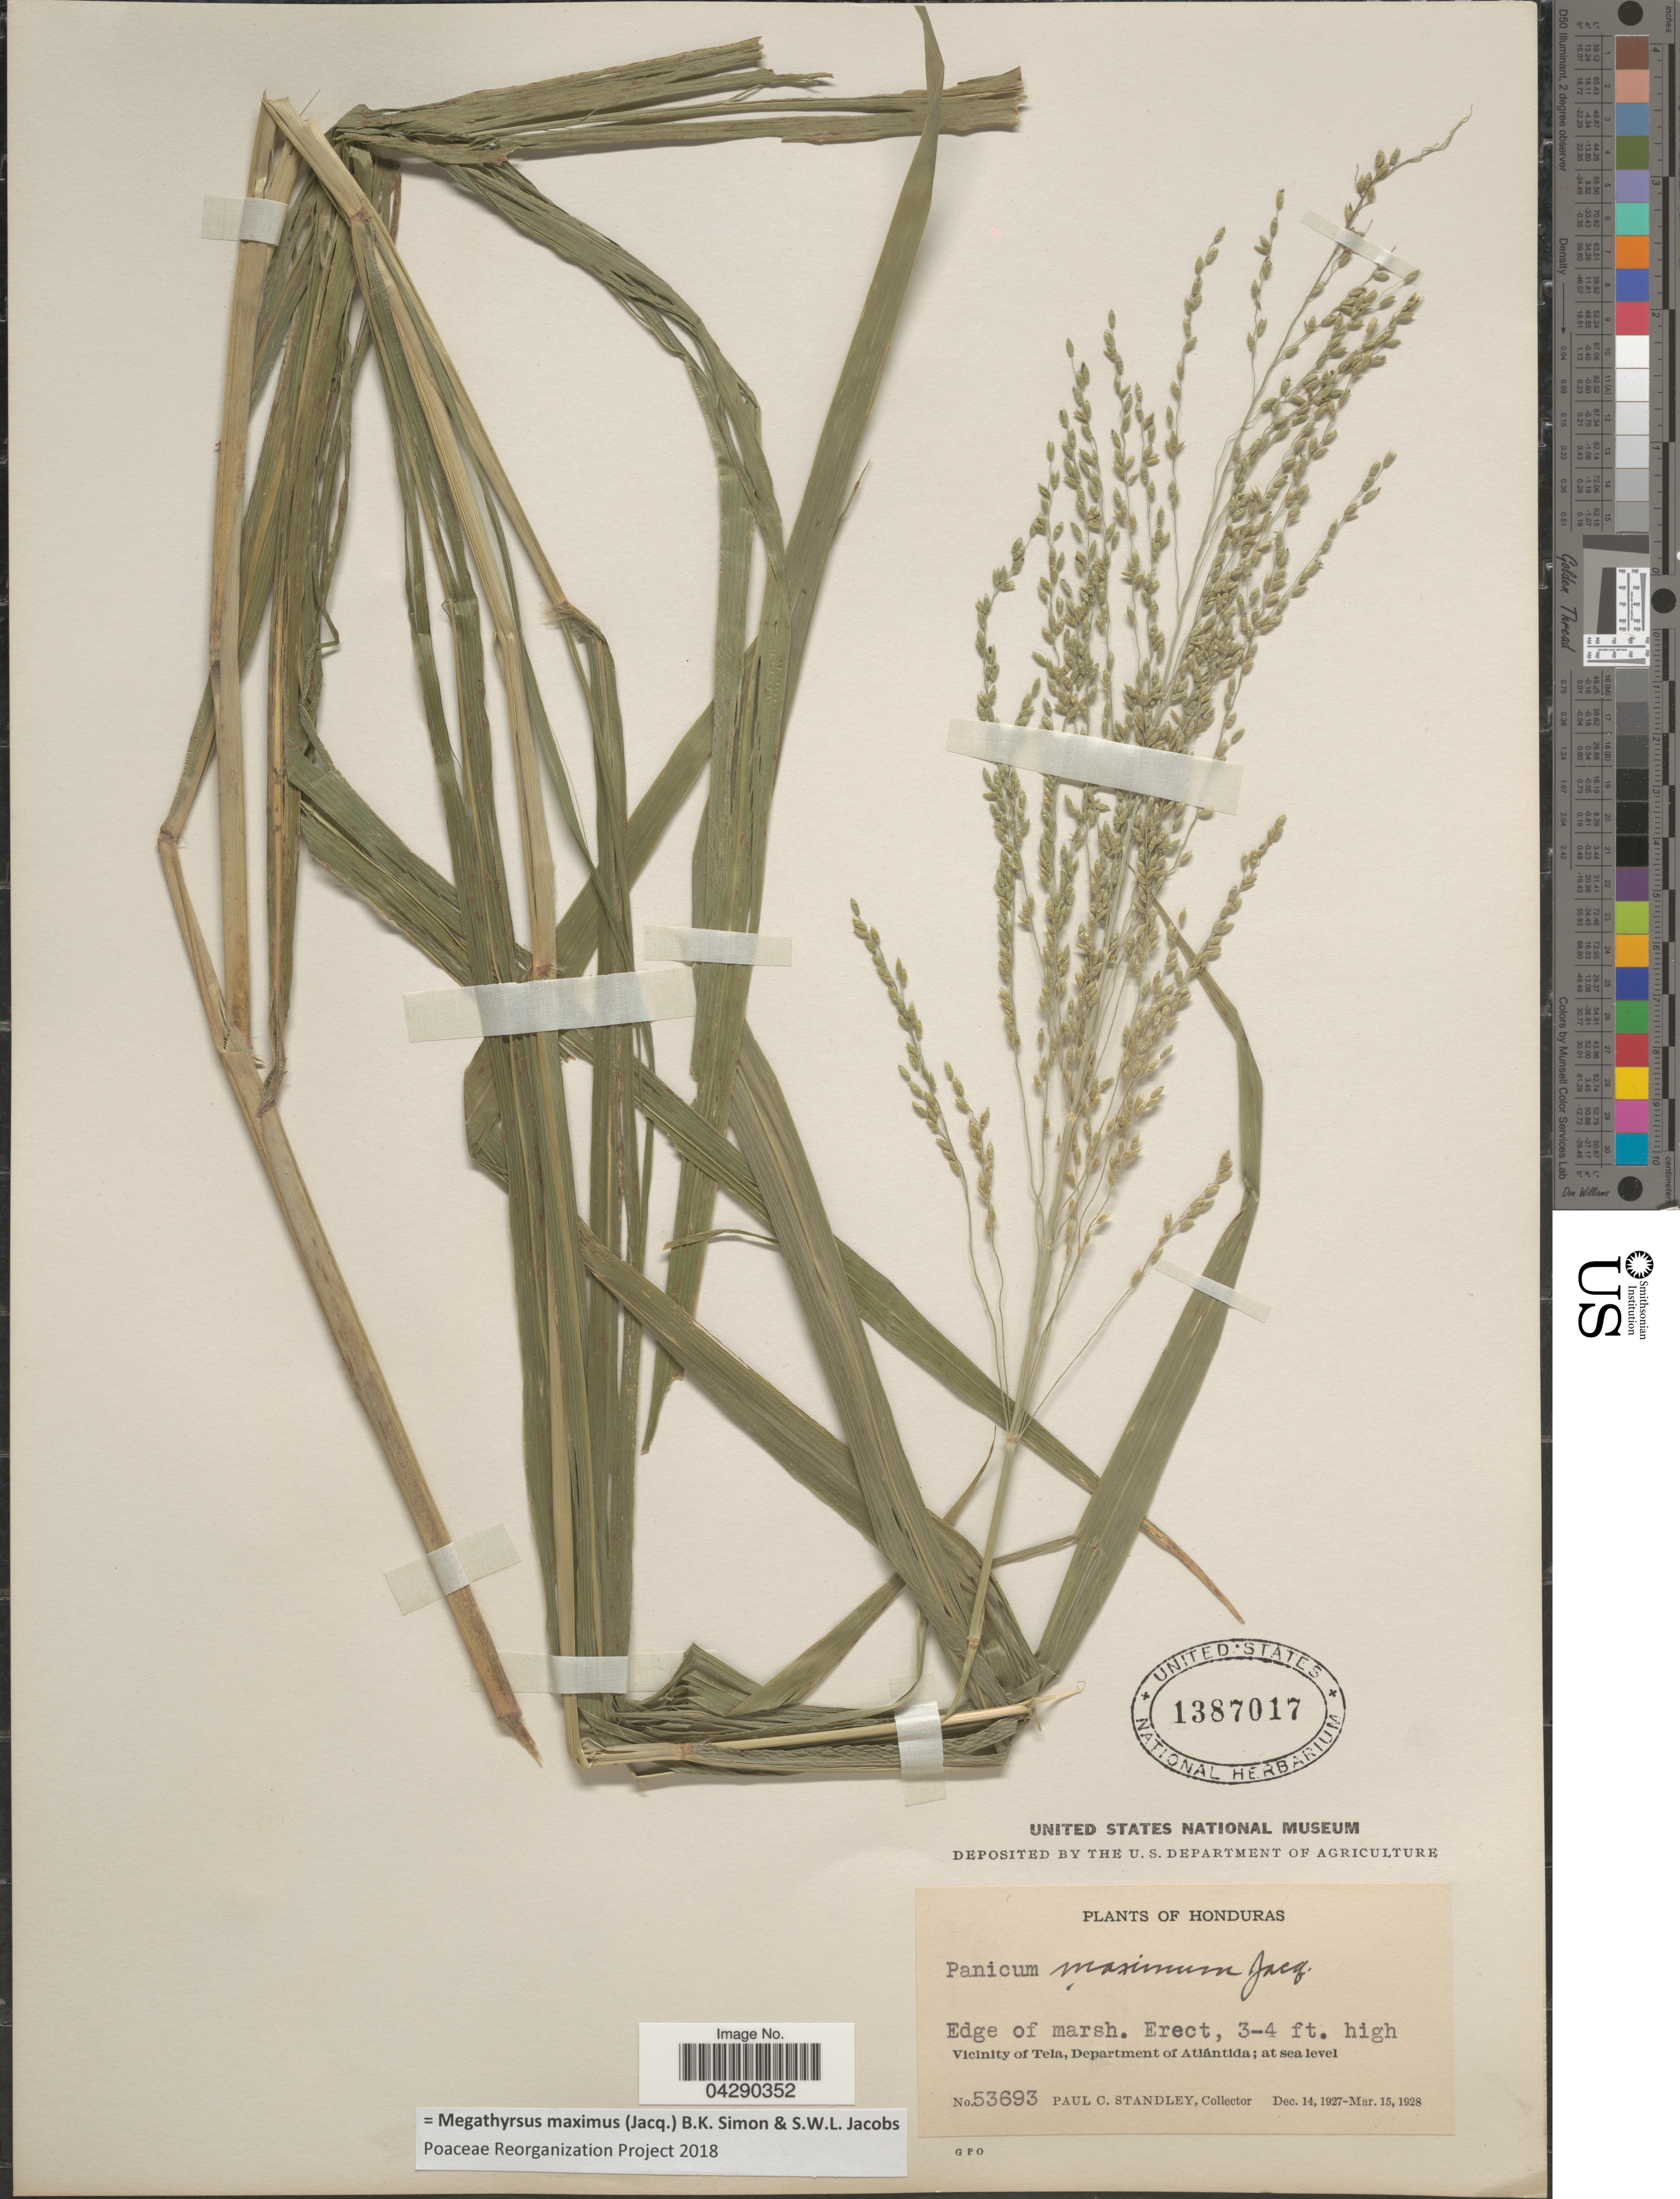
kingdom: Plantae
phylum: Tracheophyta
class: Liliopsida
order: Poales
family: Poaceae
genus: Megathyrsus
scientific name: Megathyrsus maximus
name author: (Jacq.) B.K. Simon & S.W.L. Jacobs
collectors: P. C. Standley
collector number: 53693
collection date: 1927-12-14/1928-03-15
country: Honduras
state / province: Atlantida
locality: Vicinity of Tela, Department of Atlántida.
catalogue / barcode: US 1387017